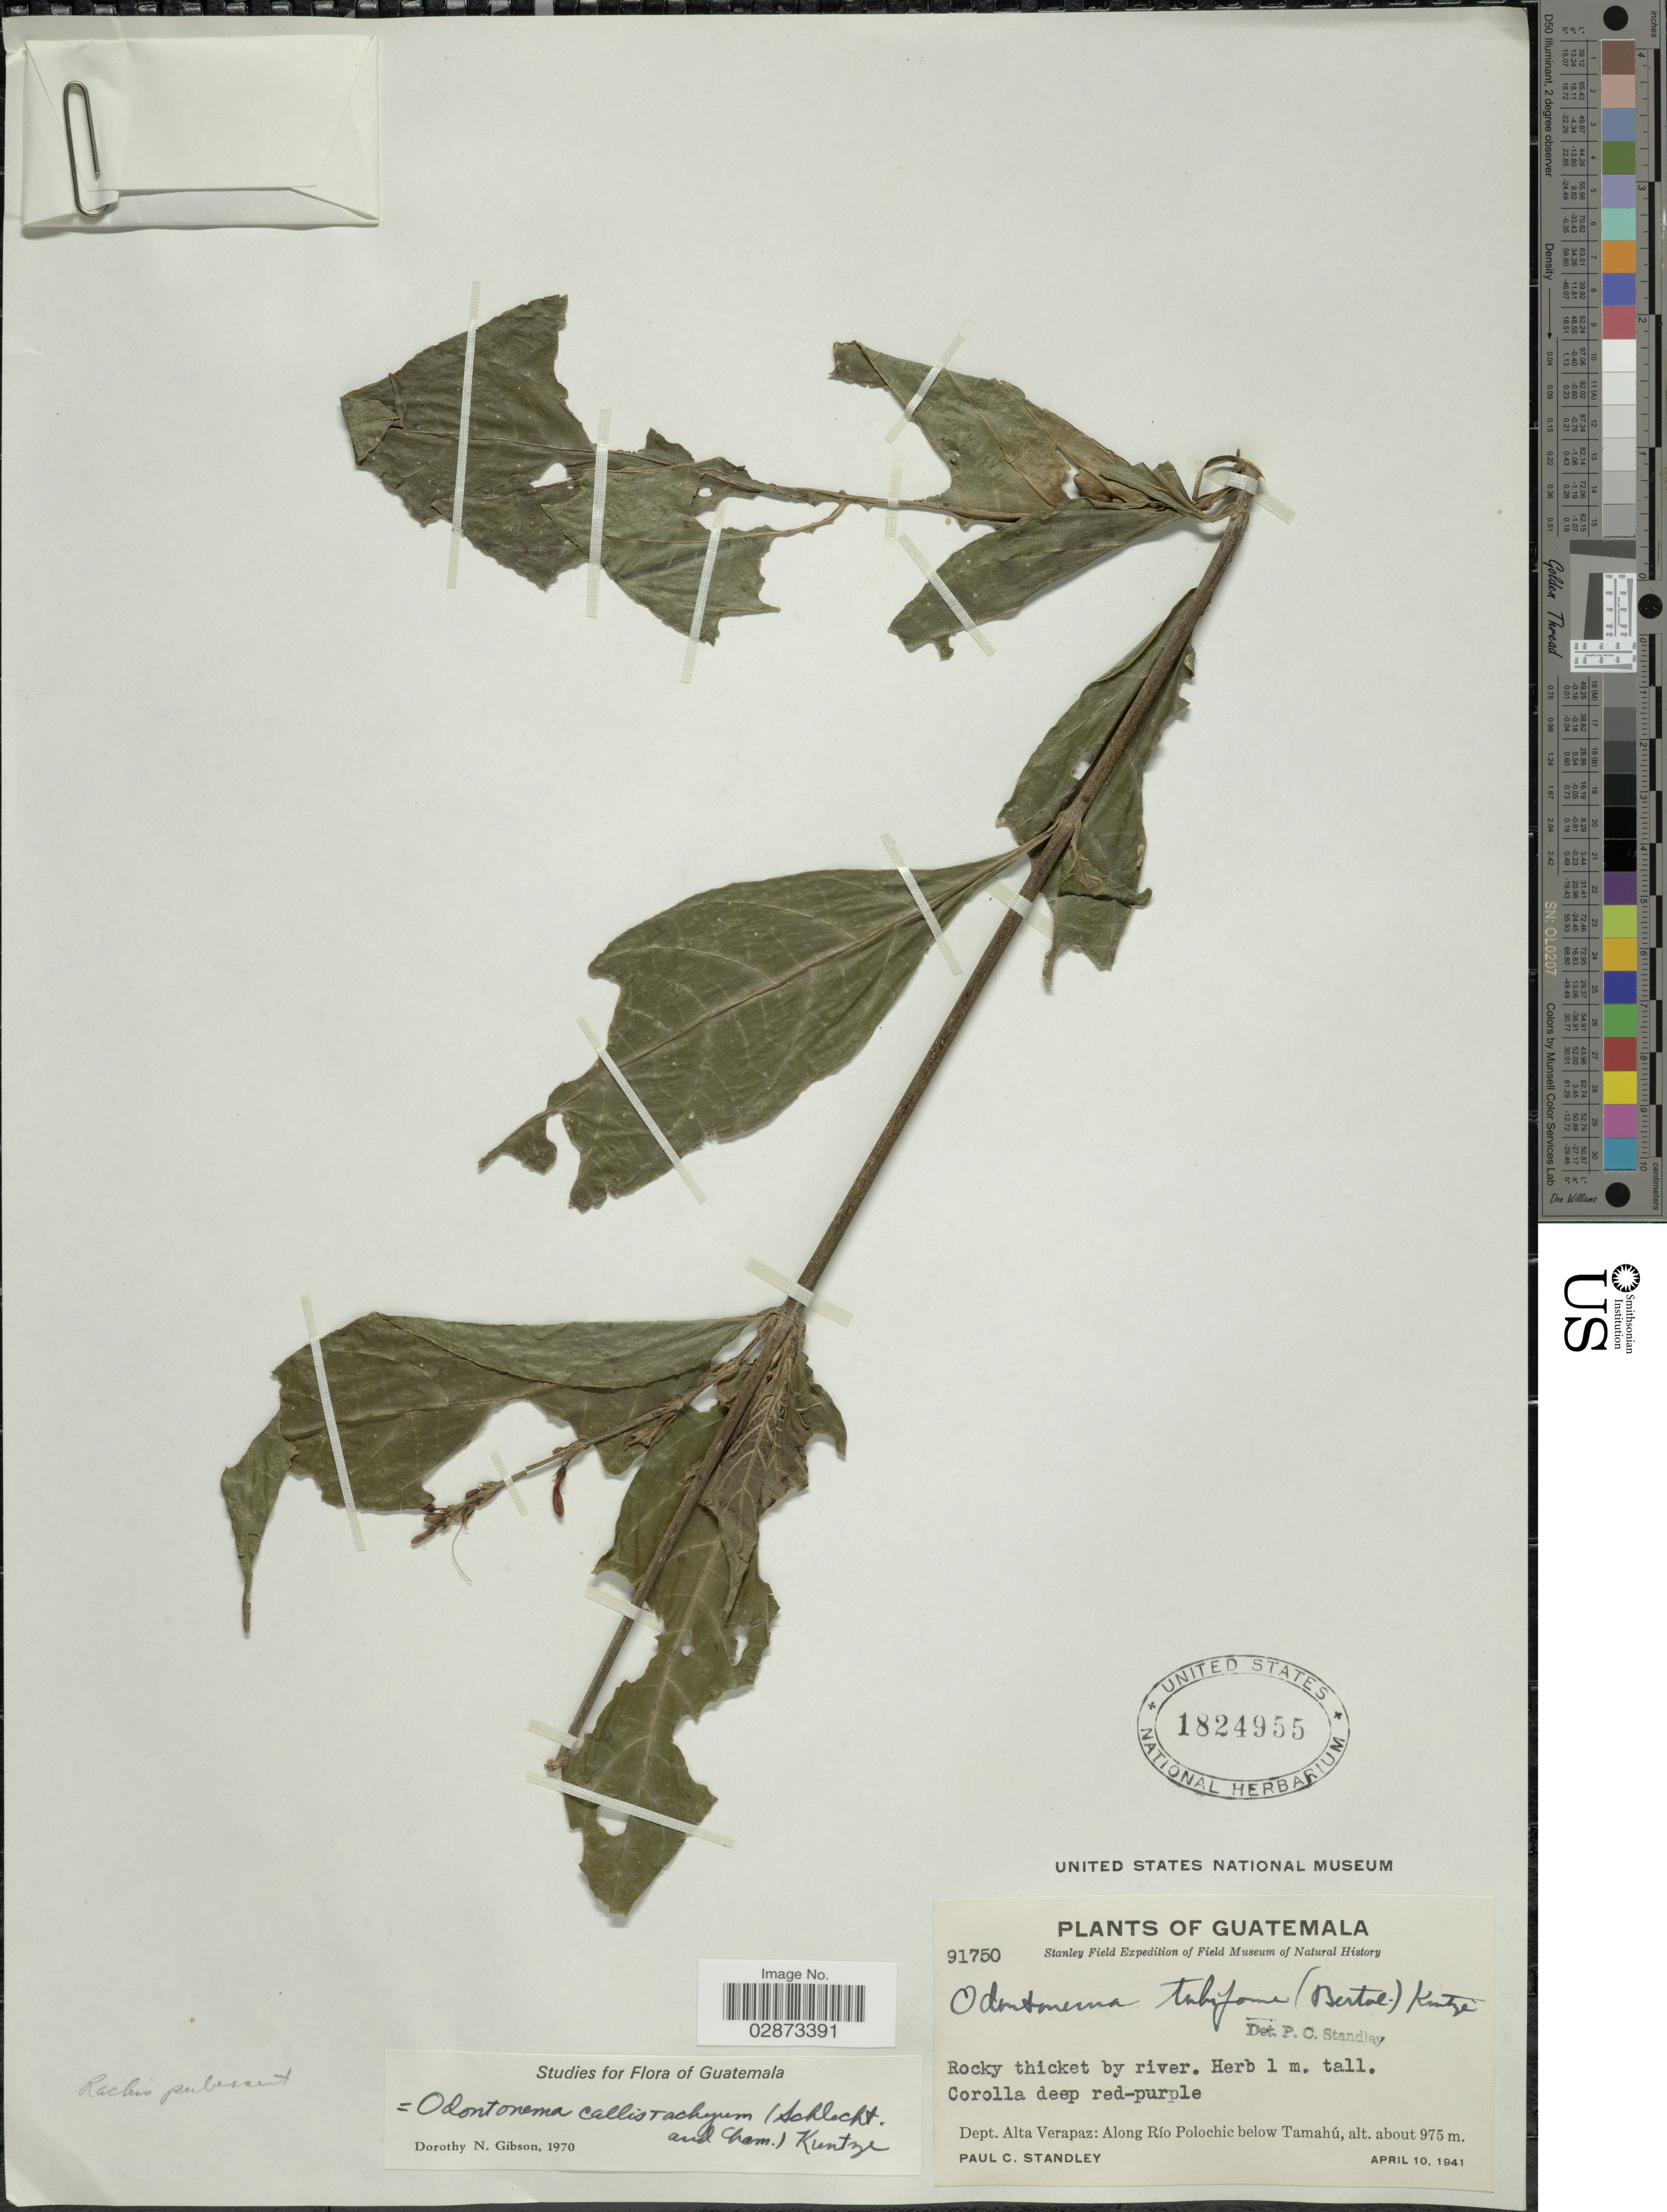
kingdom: Plantae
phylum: Tracheophyta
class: Magnoliopsida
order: Lamiales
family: Acanthaceae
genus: Odontonema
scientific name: Odontonema callistachyum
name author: (Schltdl. & Cham.) Kuntze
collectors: P. C. Standley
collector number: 91750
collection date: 1941-04-10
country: Guatemala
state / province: Alta Verapaz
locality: Dept. Alta Verapaz: Along Río Polochic below Tamahú.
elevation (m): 975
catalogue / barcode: US 1824955